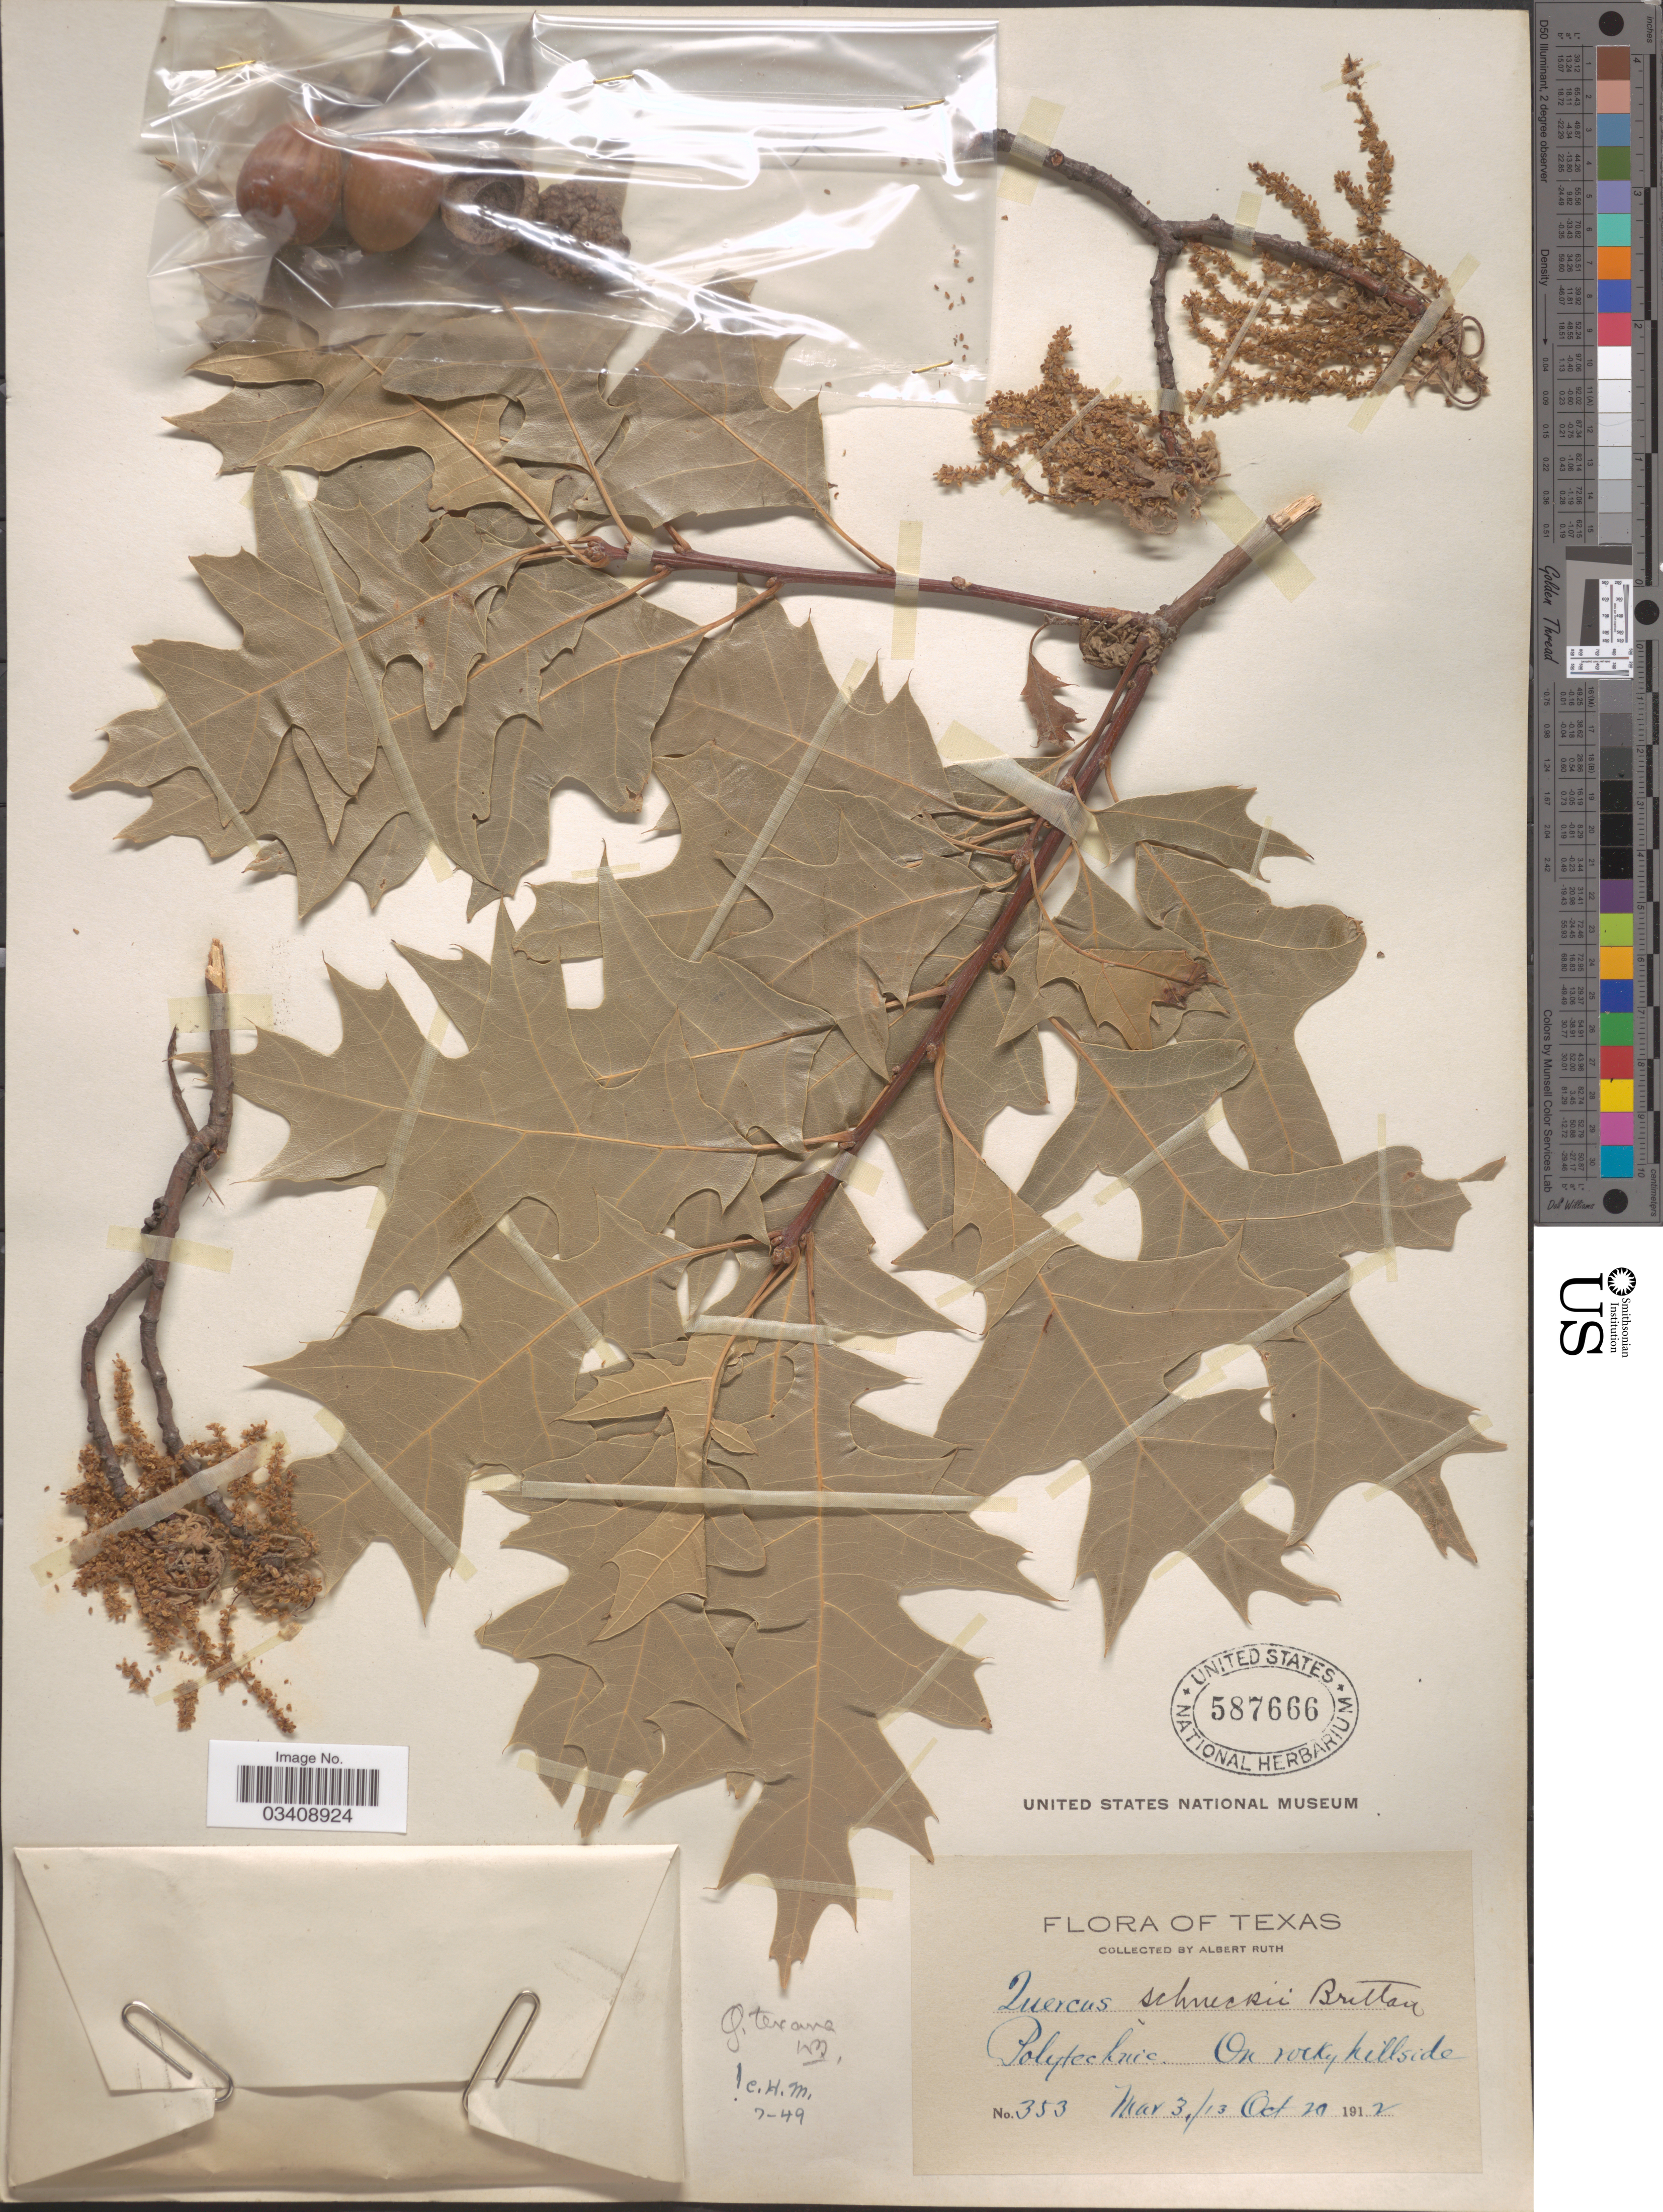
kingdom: Plantae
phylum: Tracheophyta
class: Magnoliopsida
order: Fagales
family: Fagaceae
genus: Quercus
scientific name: Quercus texana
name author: Buckley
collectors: A. Ruth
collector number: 353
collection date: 1912-03-03/1912-10-20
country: United States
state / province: Texas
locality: Polytechnic [unsure placement].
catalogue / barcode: US 587666